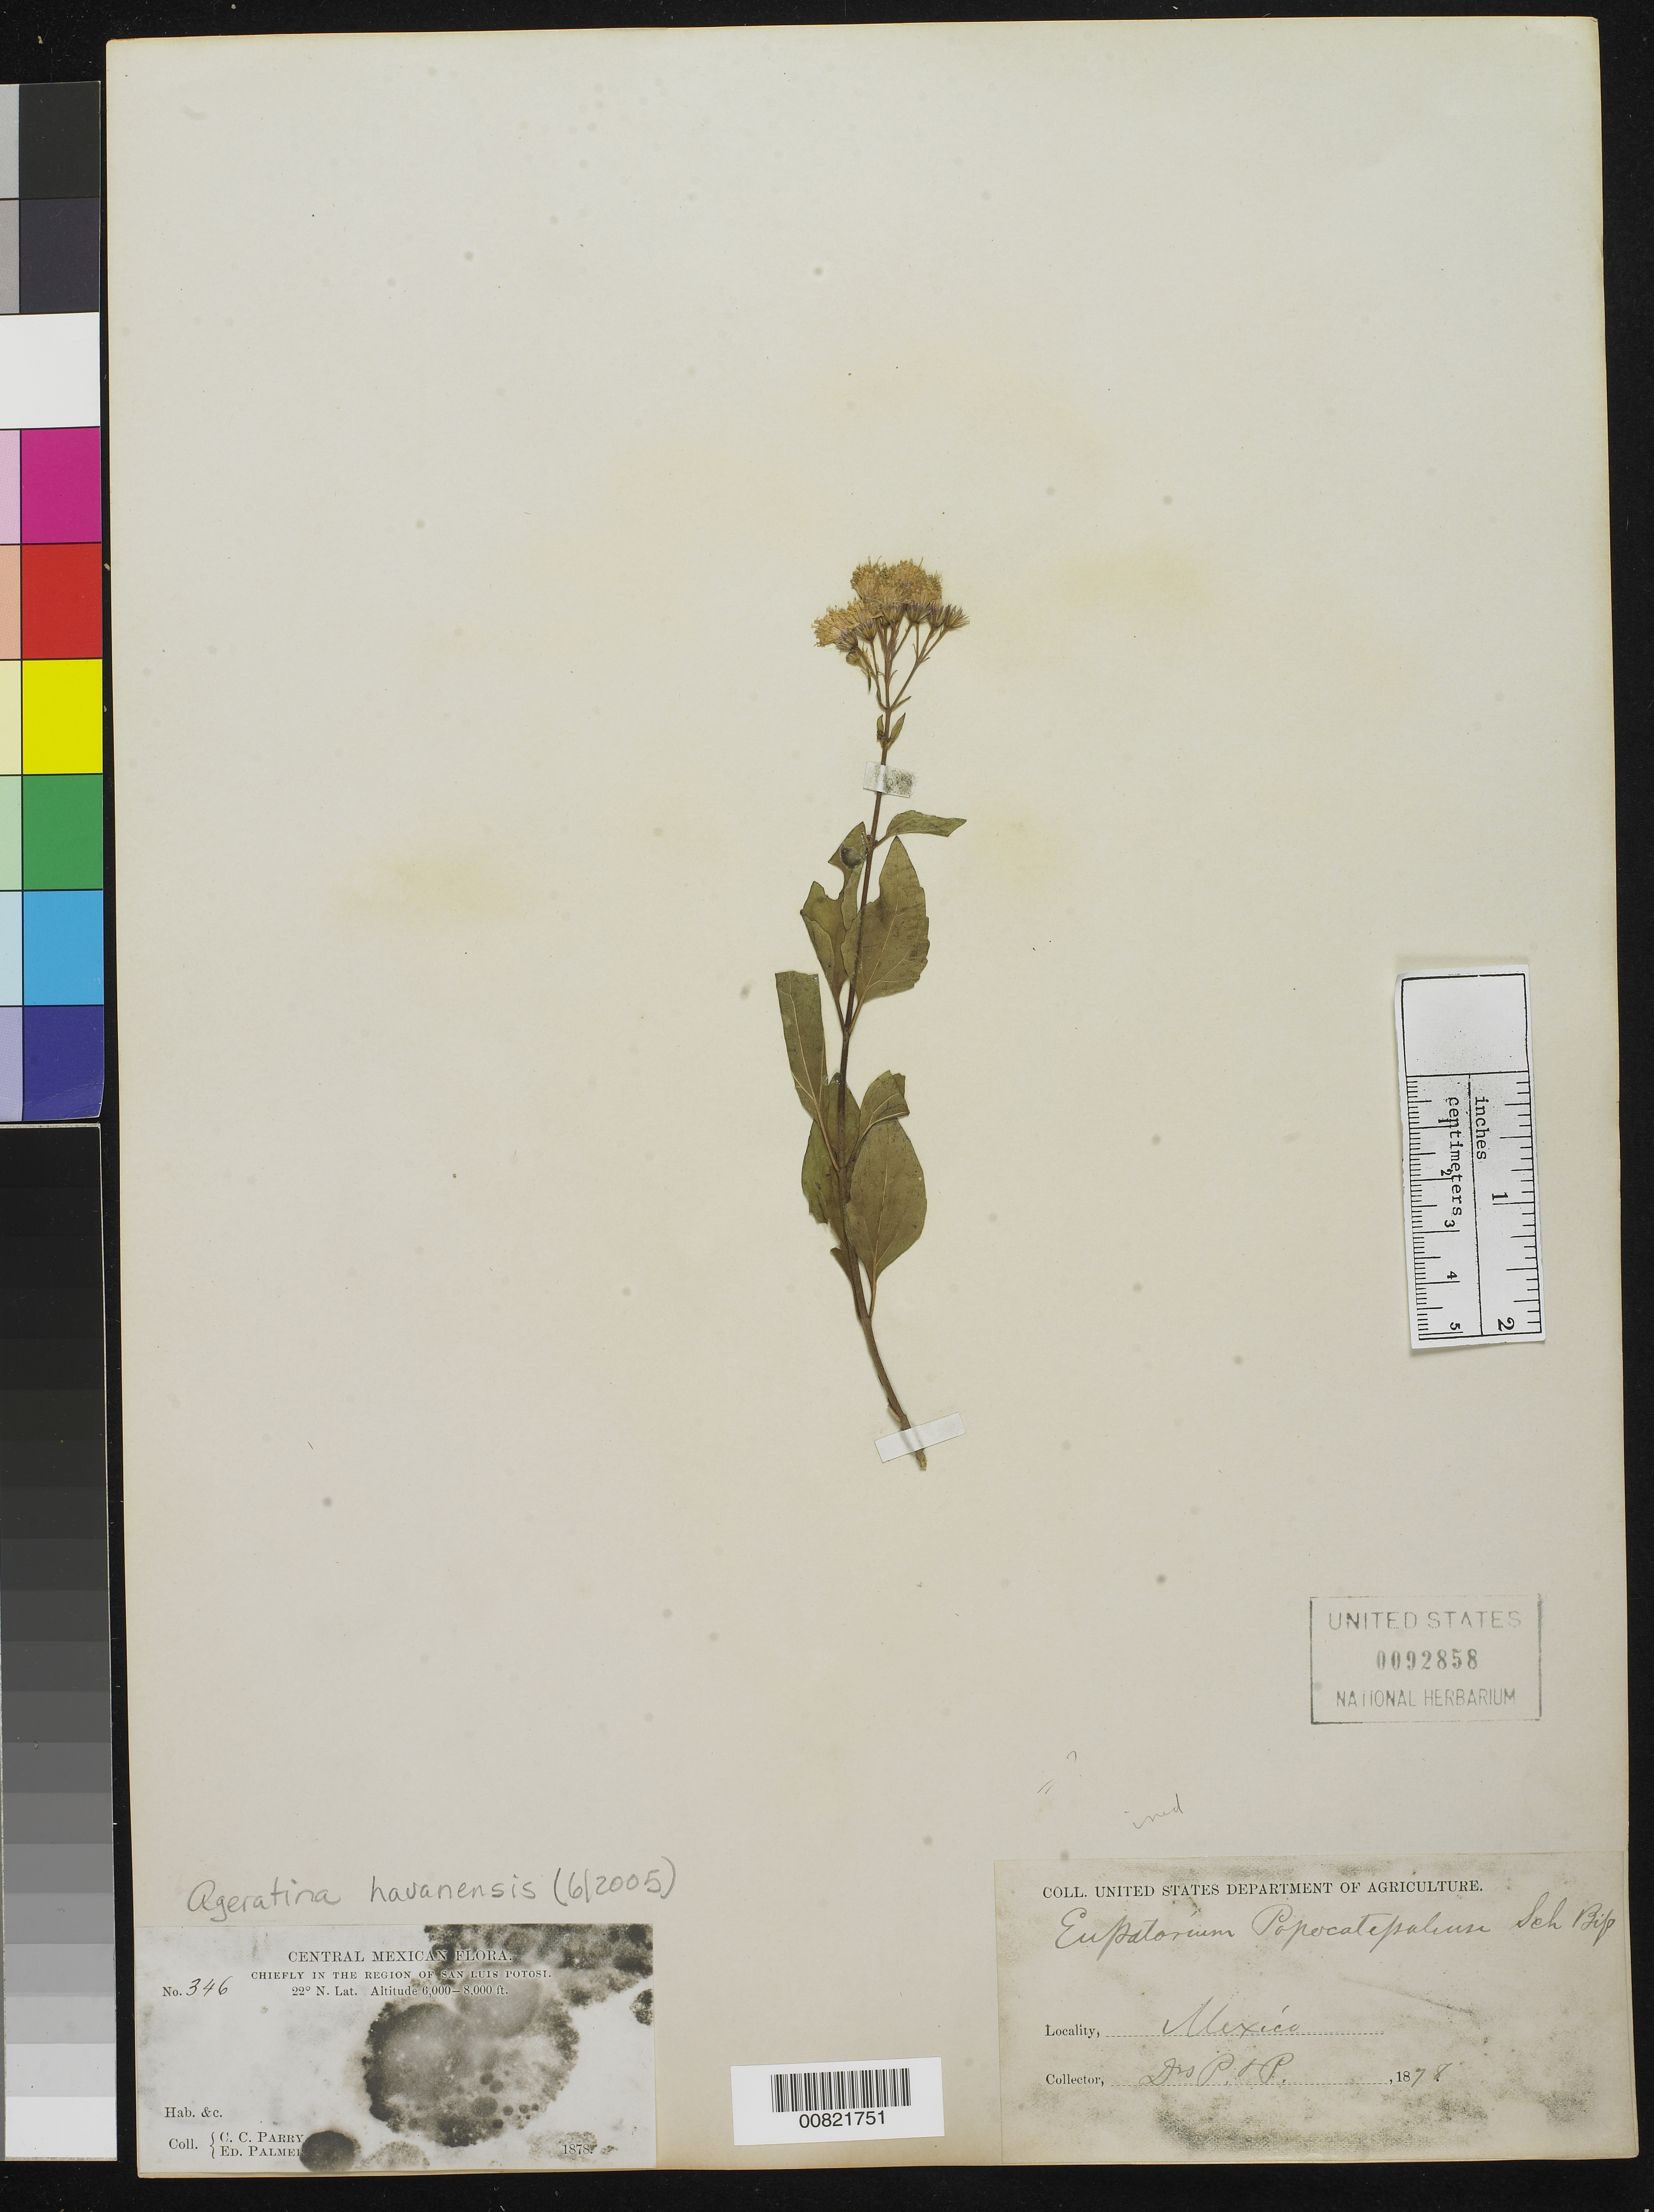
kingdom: Plantae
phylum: Tracheophyta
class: Magnoliopsida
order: Asterales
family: Asteraceae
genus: Ageratina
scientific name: Ageratina havanensis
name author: (Kunth) R.M. King & H. Rob.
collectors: C. C. Parry & E. Palmer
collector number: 346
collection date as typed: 1878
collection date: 1878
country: Mexico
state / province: San Luis Potosí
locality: Chiefly in the region of San Luis Potosí.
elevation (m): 1829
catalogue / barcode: US 92858